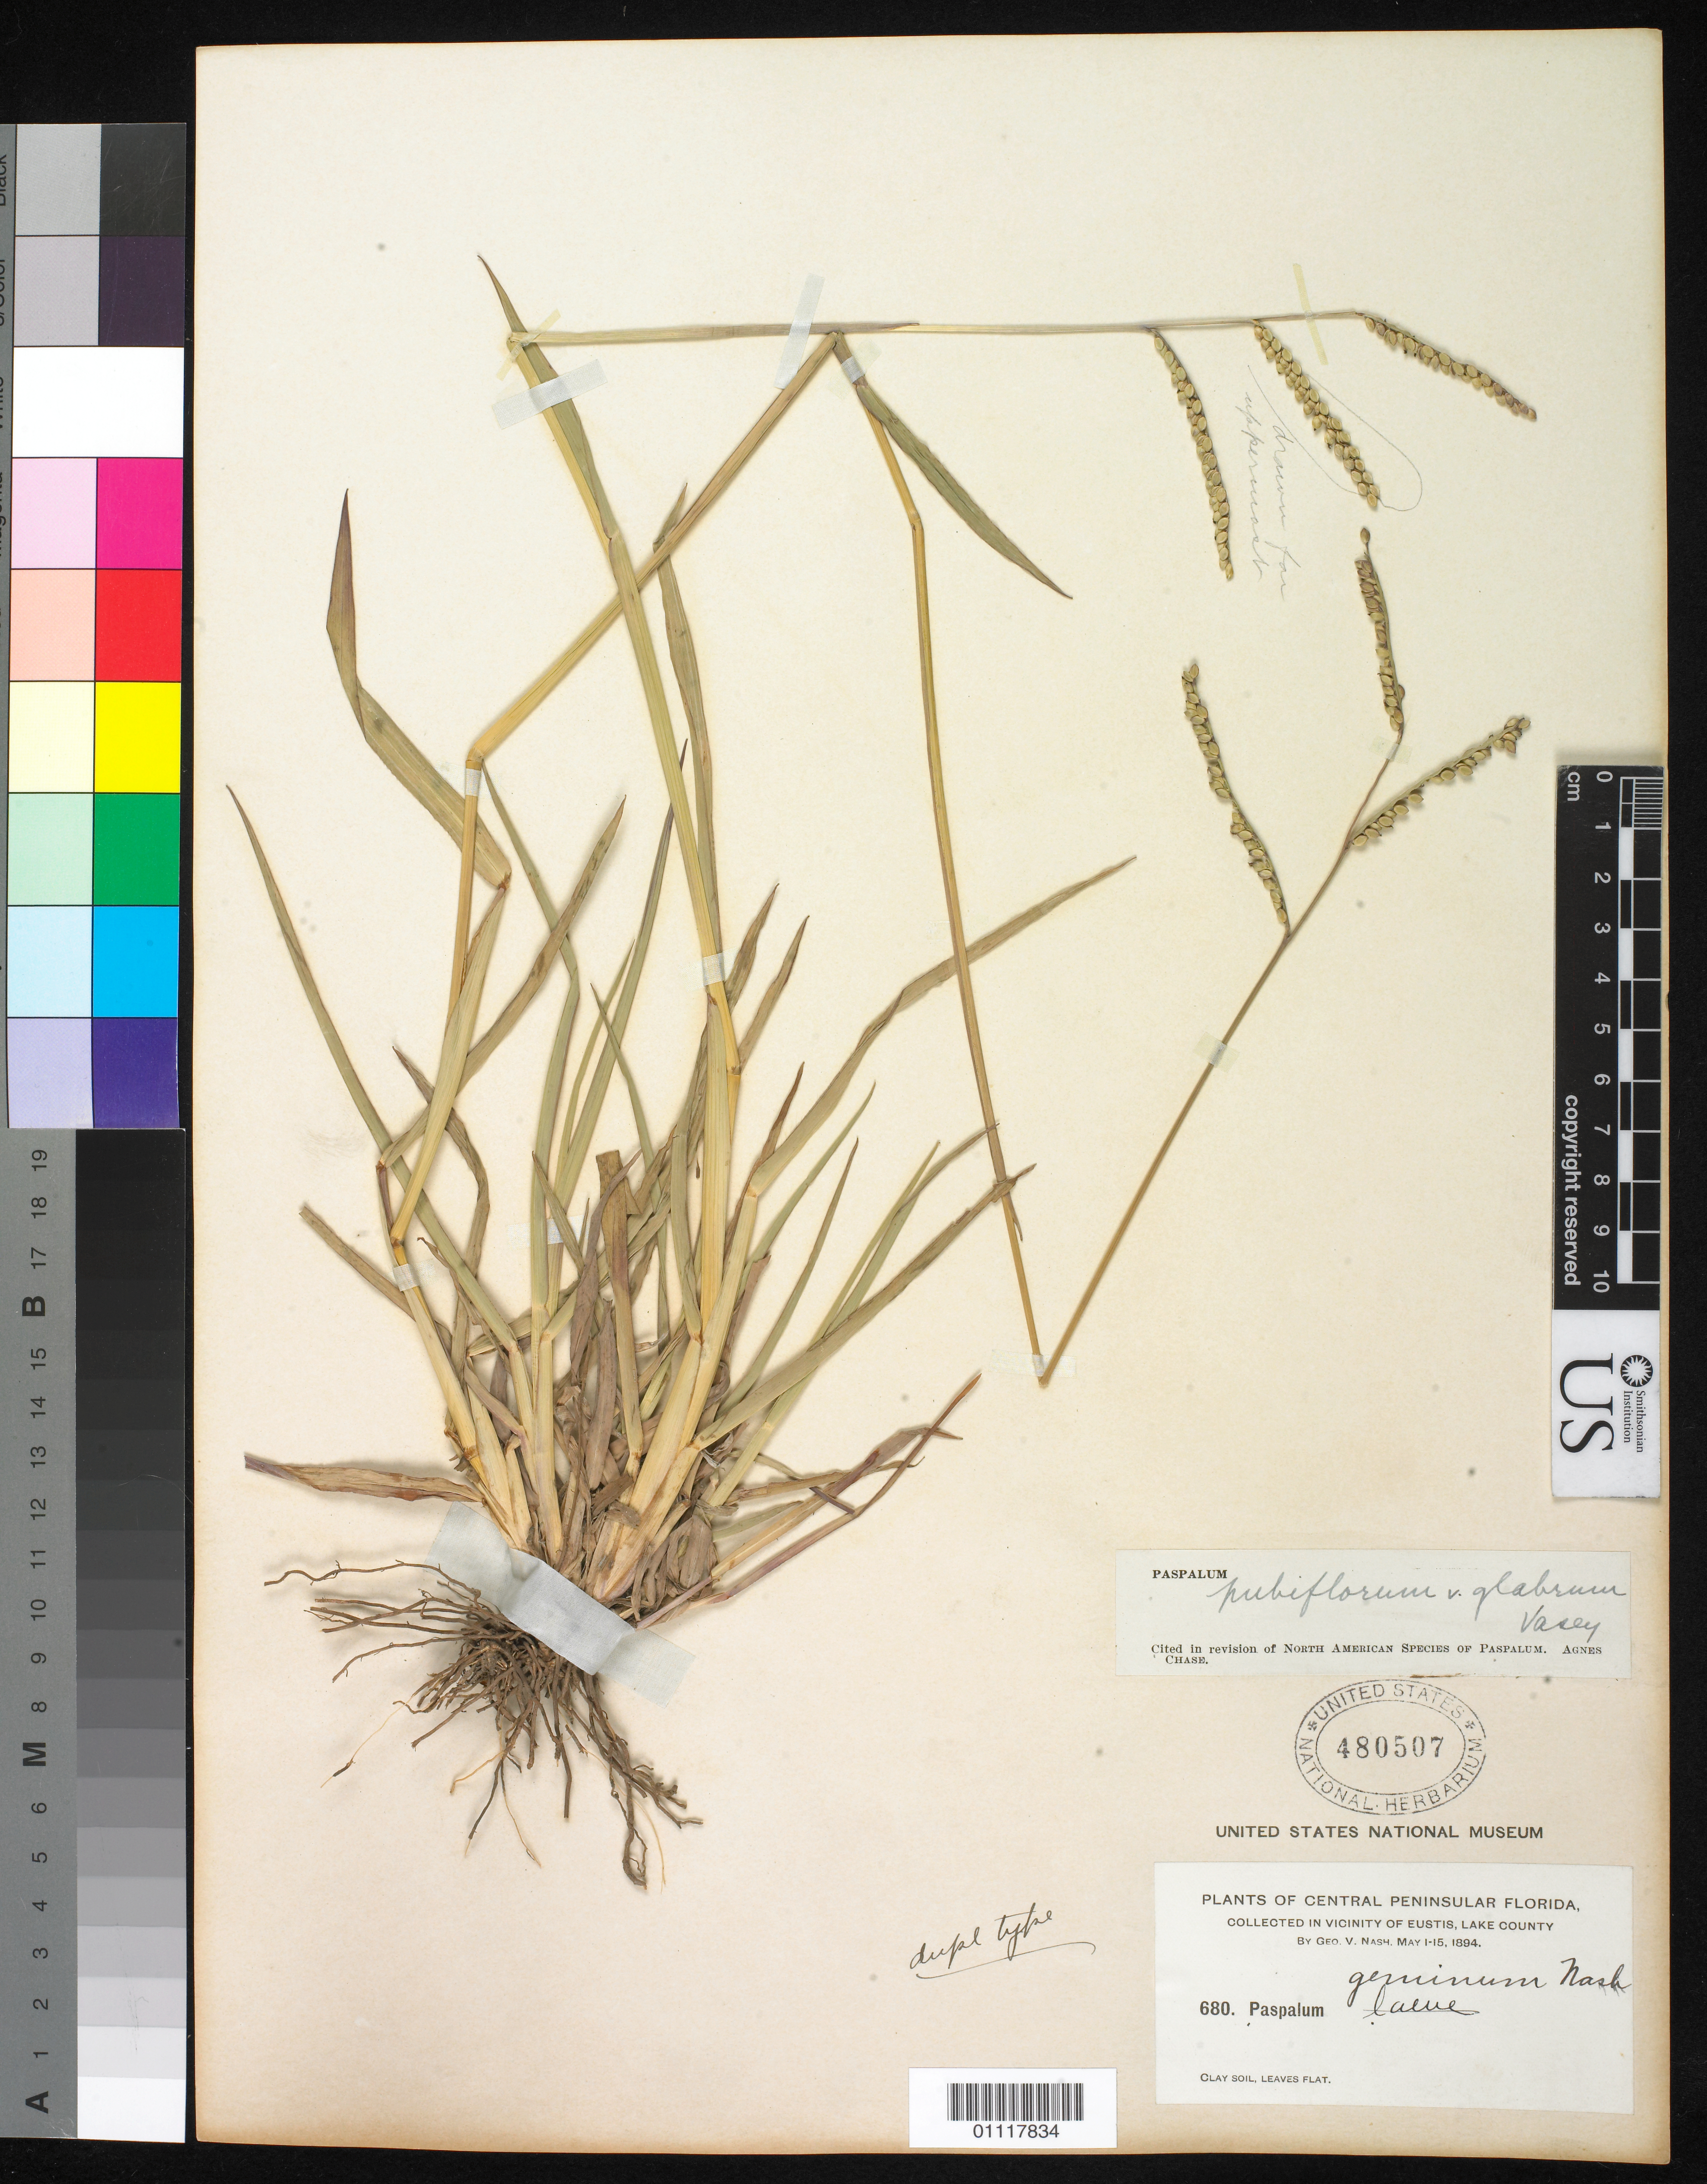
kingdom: Plantae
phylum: Tracheophyta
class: Liliopsida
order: Poales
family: Poaceae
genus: Paspalum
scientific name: Paspalum geminum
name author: Nash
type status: Isotype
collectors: G. V. Nash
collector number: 680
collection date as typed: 01 May 1894 to 15 May 1894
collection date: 1894-05-01/1894-05-15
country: United States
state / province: Florida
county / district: Lake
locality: Vicinity of Eustis, Lake County.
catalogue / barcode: US 480507